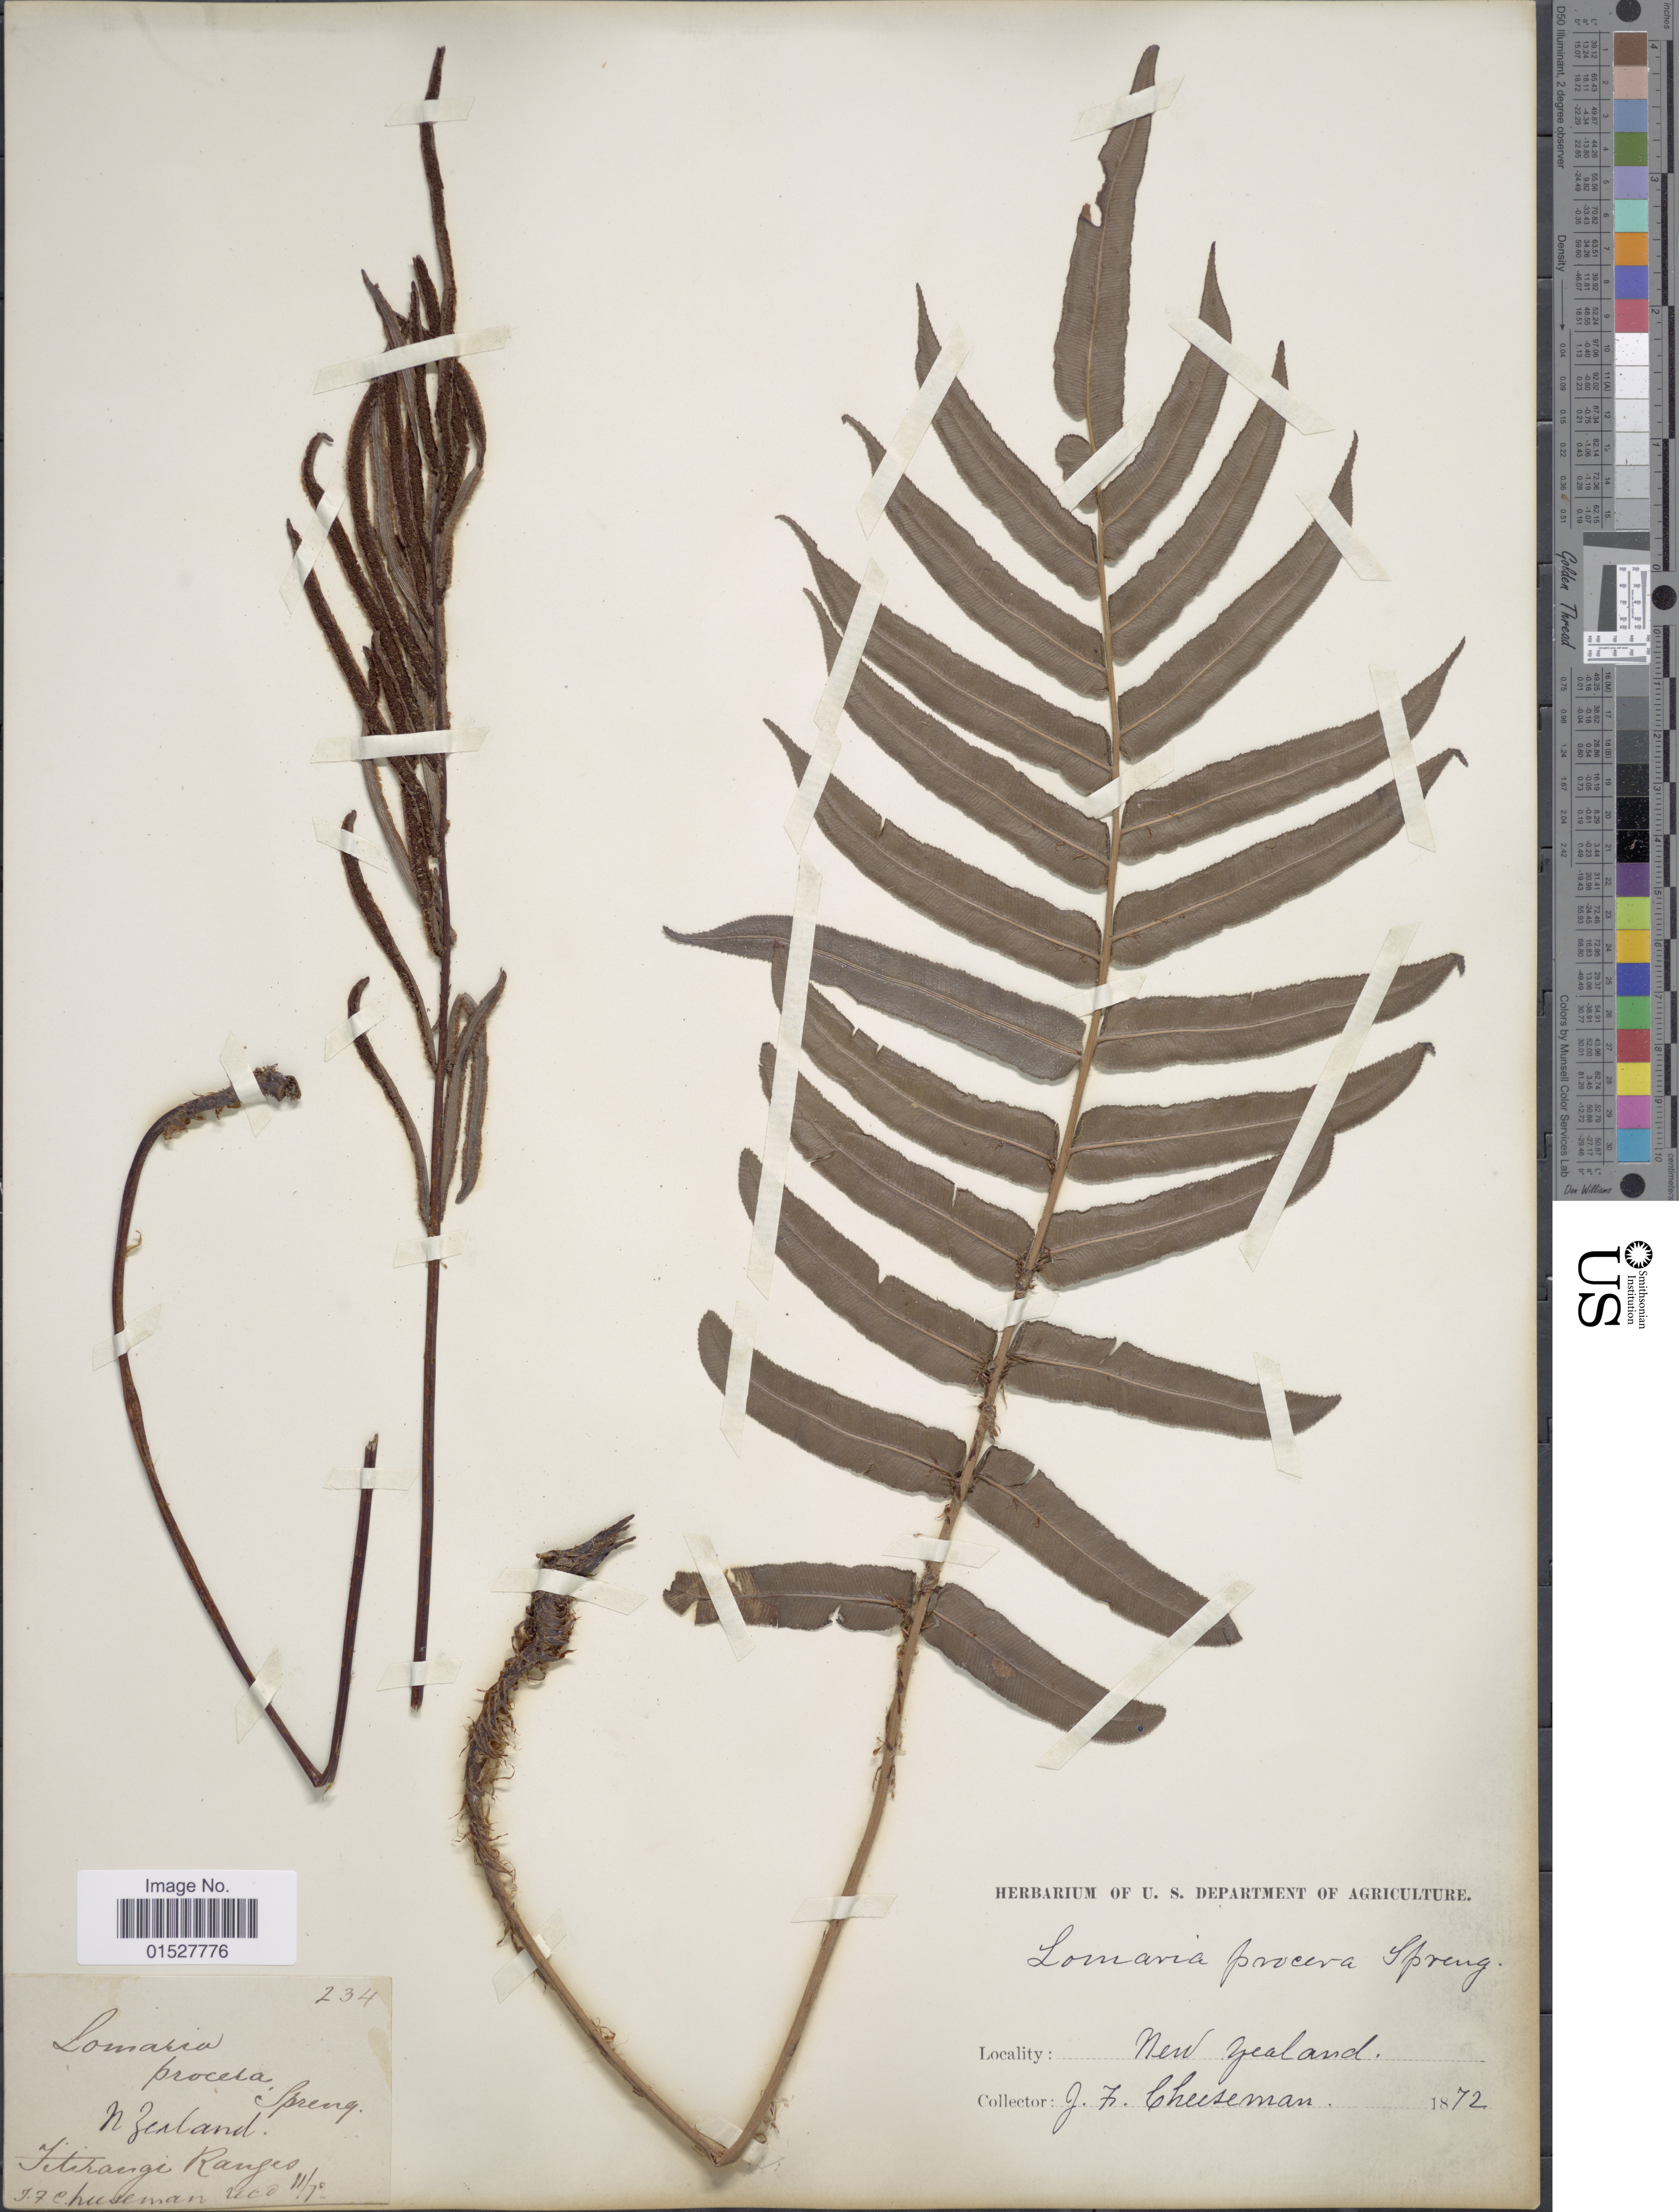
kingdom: Plantae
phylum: Tracheophyta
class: Polypodiopsida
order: Polypodiales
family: Blechnaceae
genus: Blechnum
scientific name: Blechnum capense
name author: (L.) Schltdl.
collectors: T. F. Cheeseman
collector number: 234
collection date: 1872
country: New Zealand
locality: Titirangi Ranges.